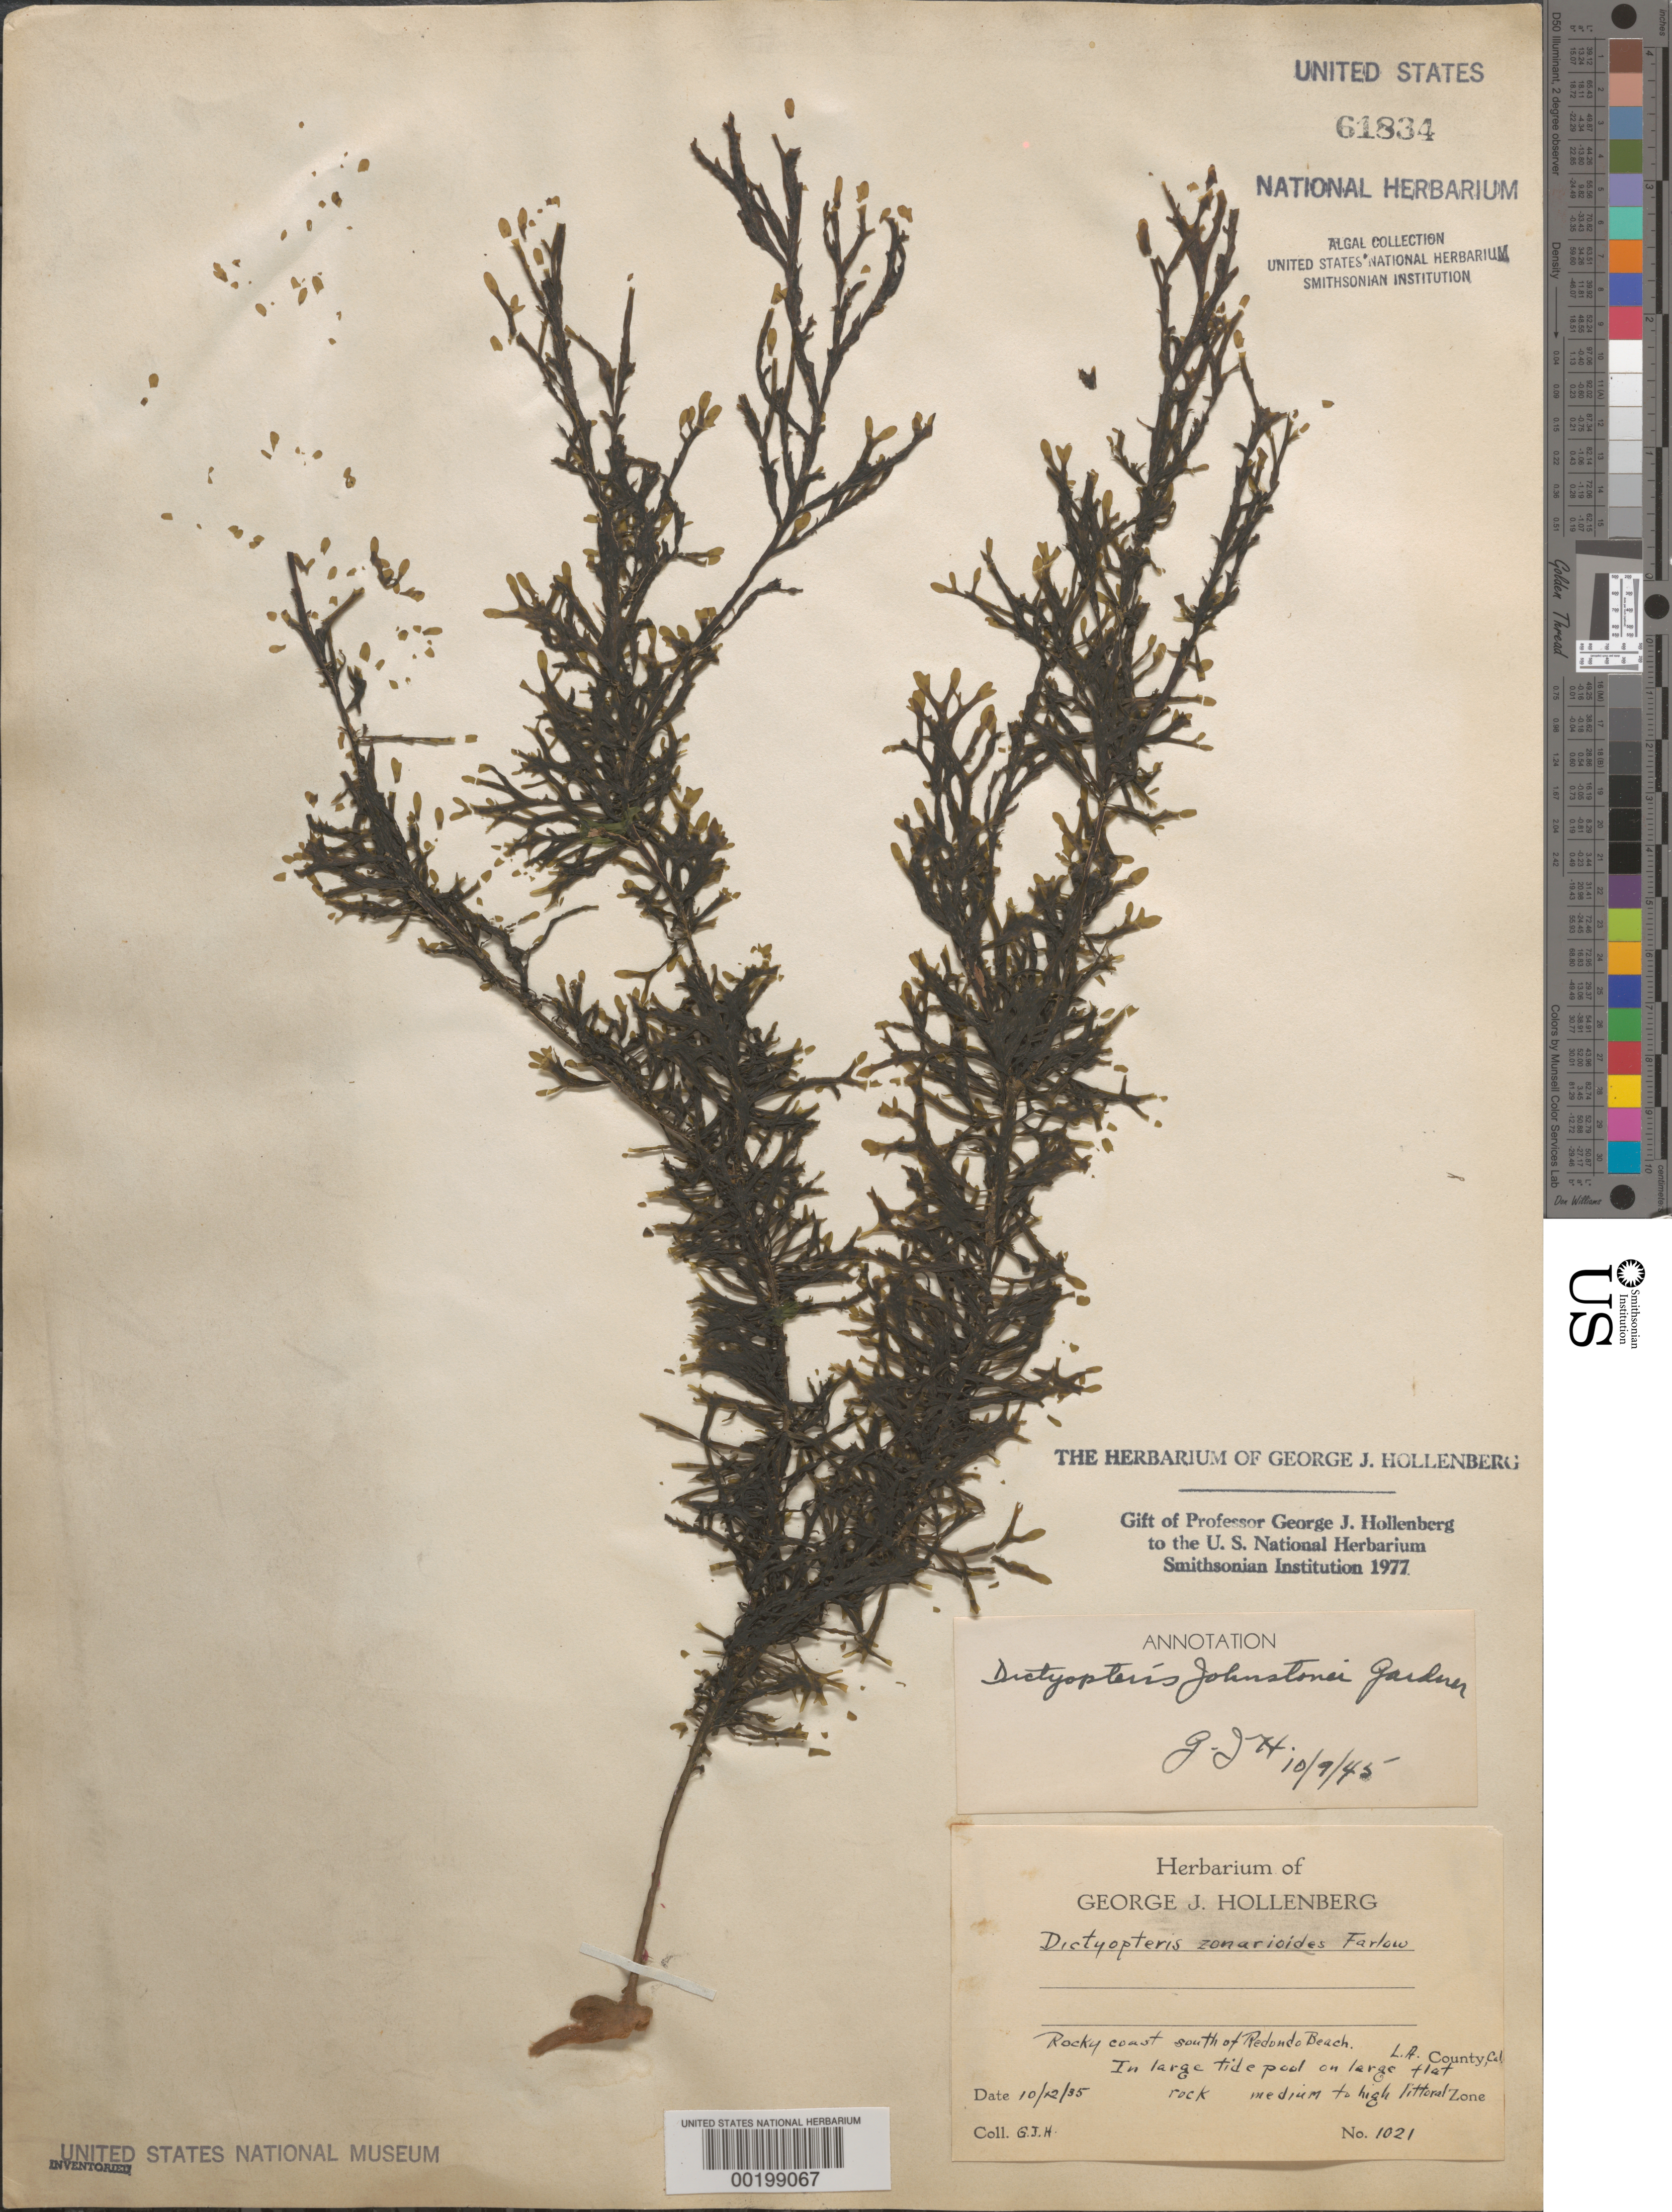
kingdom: Chromista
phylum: Ochrophyta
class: Phaeophyceae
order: Dictyotales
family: Dictyotaceae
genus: Dictyota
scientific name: Dictyota coriacea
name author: (E.M. Holmes) I.K. Hwang et al.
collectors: G. Hollenberg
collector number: GJH 1021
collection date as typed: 12 Oct 1935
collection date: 1935-10-12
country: United States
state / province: California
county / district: Los Angeles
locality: South of Redondo Beach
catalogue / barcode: US 61834